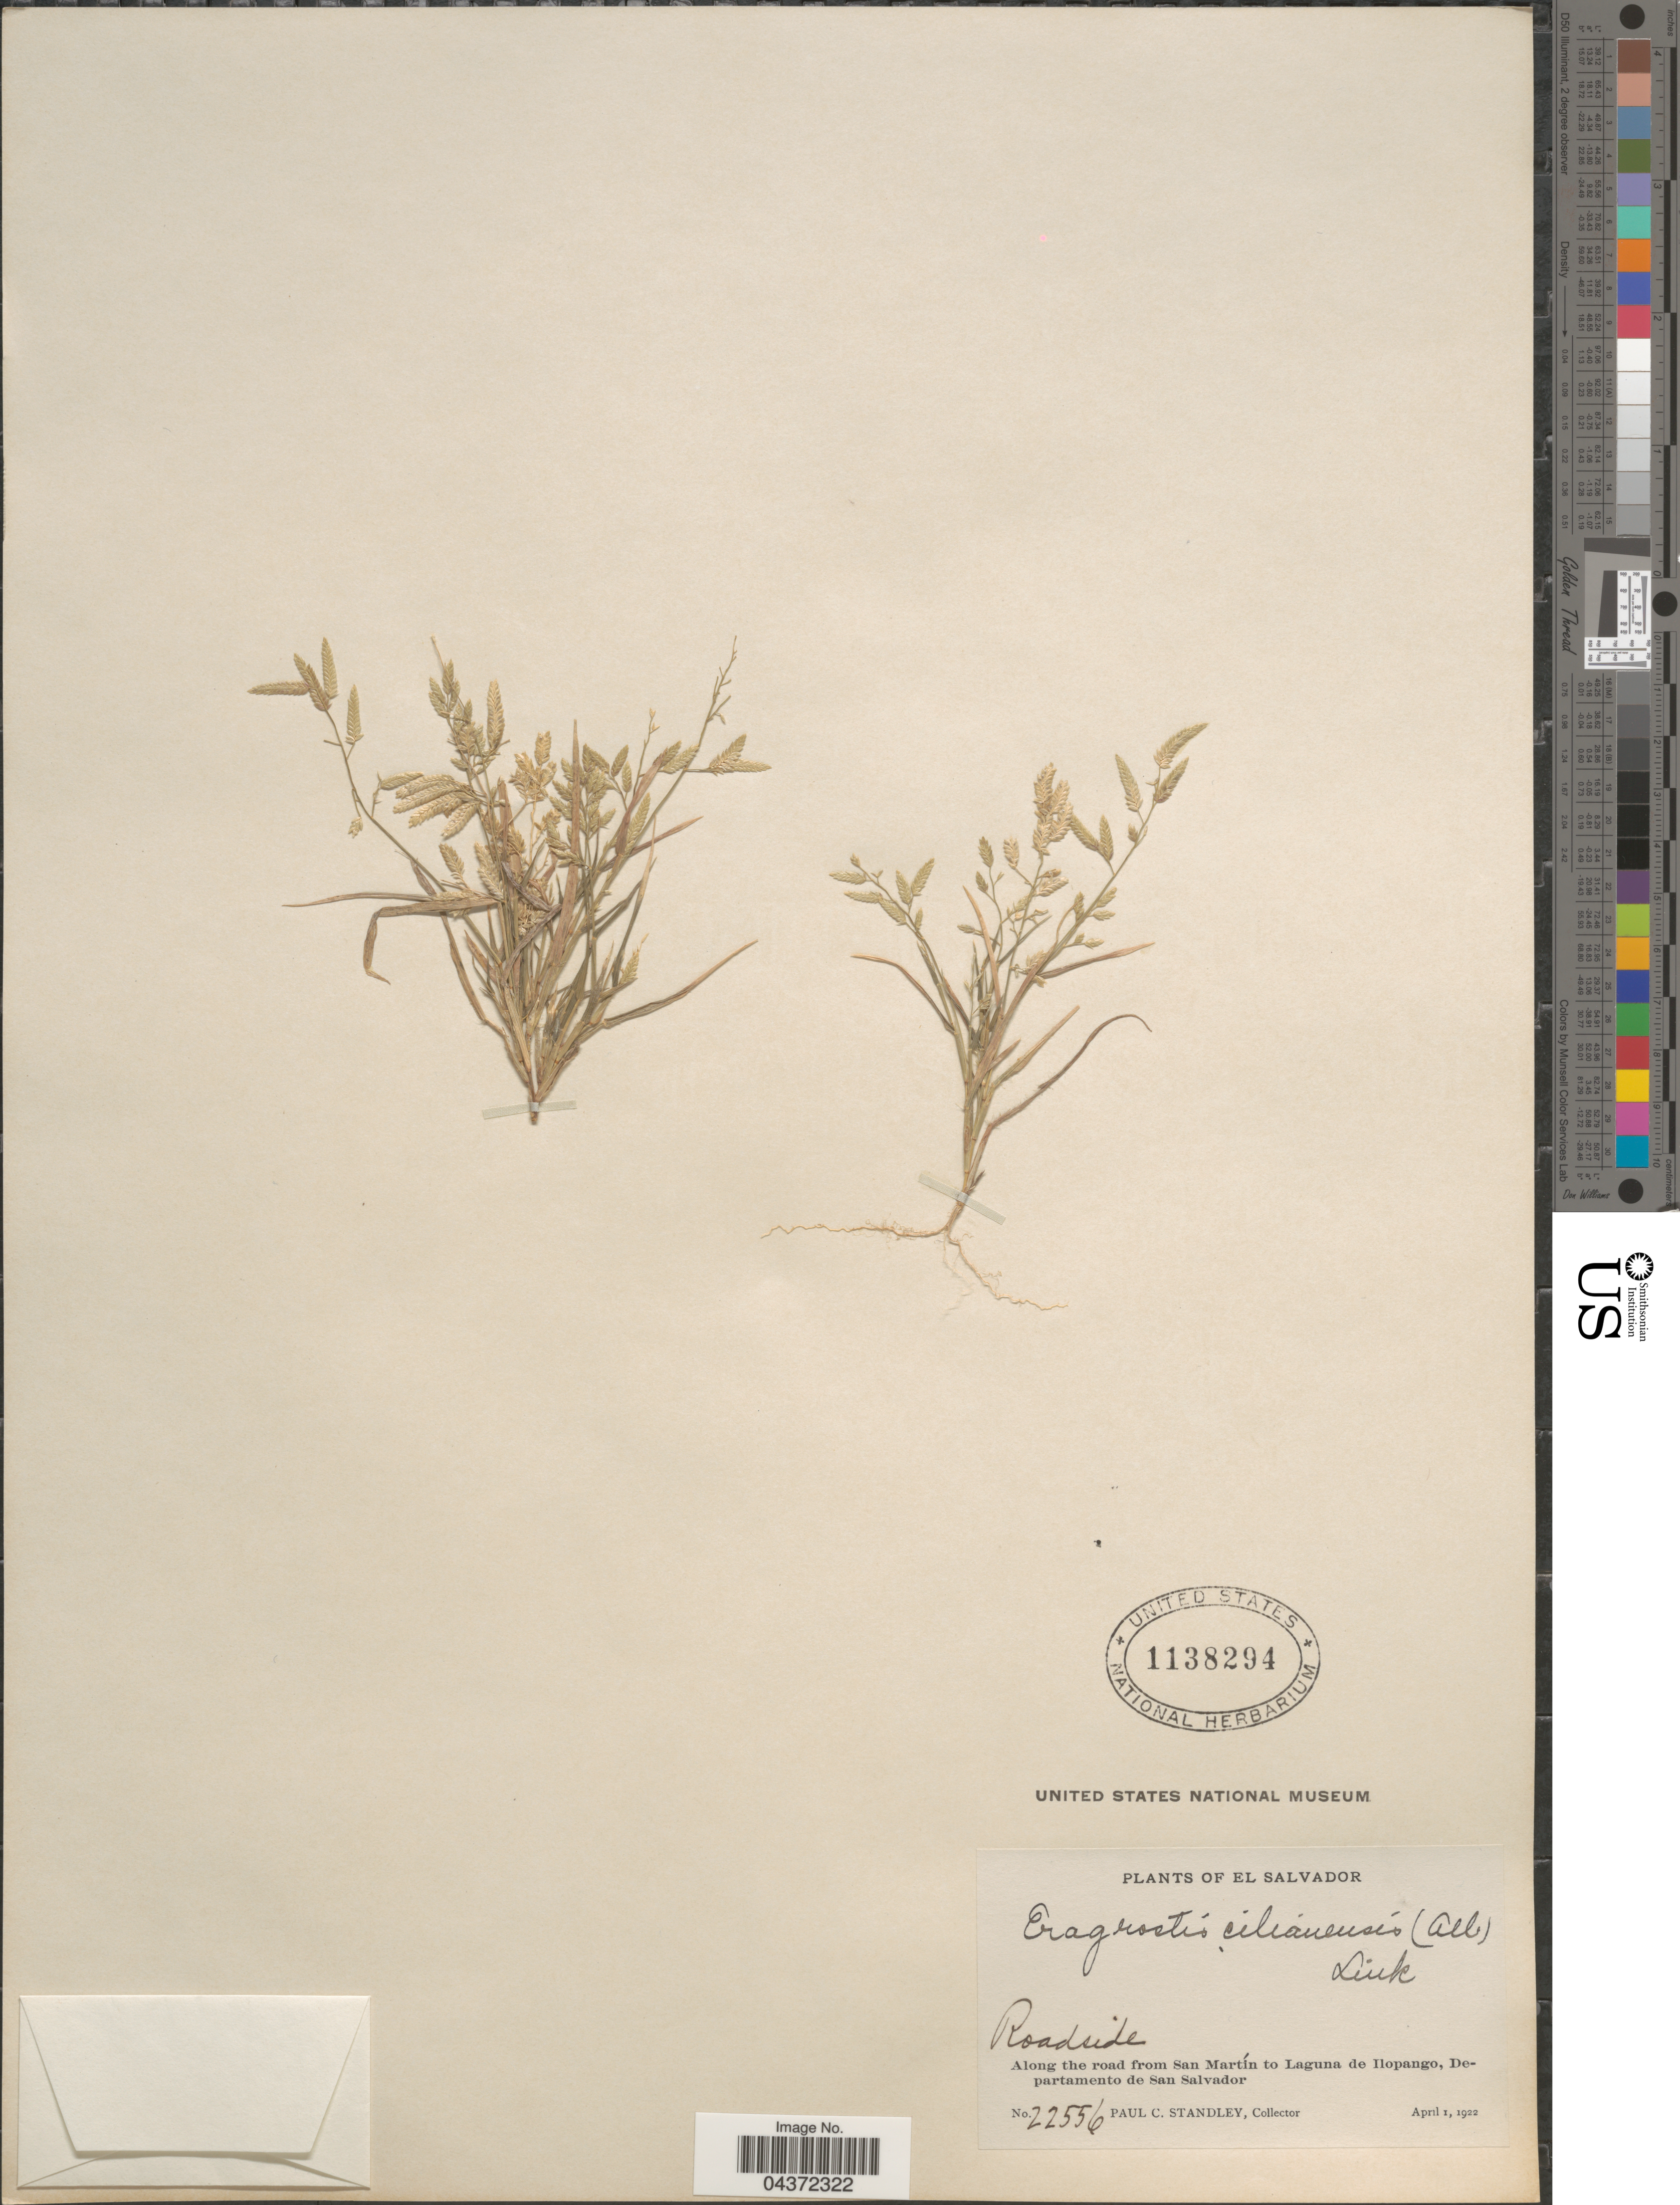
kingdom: Plantae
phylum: Tracheophyta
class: Liliopsida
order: Poales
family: Poaceae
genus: Eragrostis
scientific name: Eragrostis cilianensis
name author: (Bellardi) Vignolo ex Janch.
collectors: P. C. Standley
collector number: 22556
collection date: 1922-04-01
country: El Salvador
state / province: San Salvador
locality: Roadside. Along the road from San Martín to Laguna de Ilopango, Departamento de San Salvador.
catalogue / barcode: US 1138294